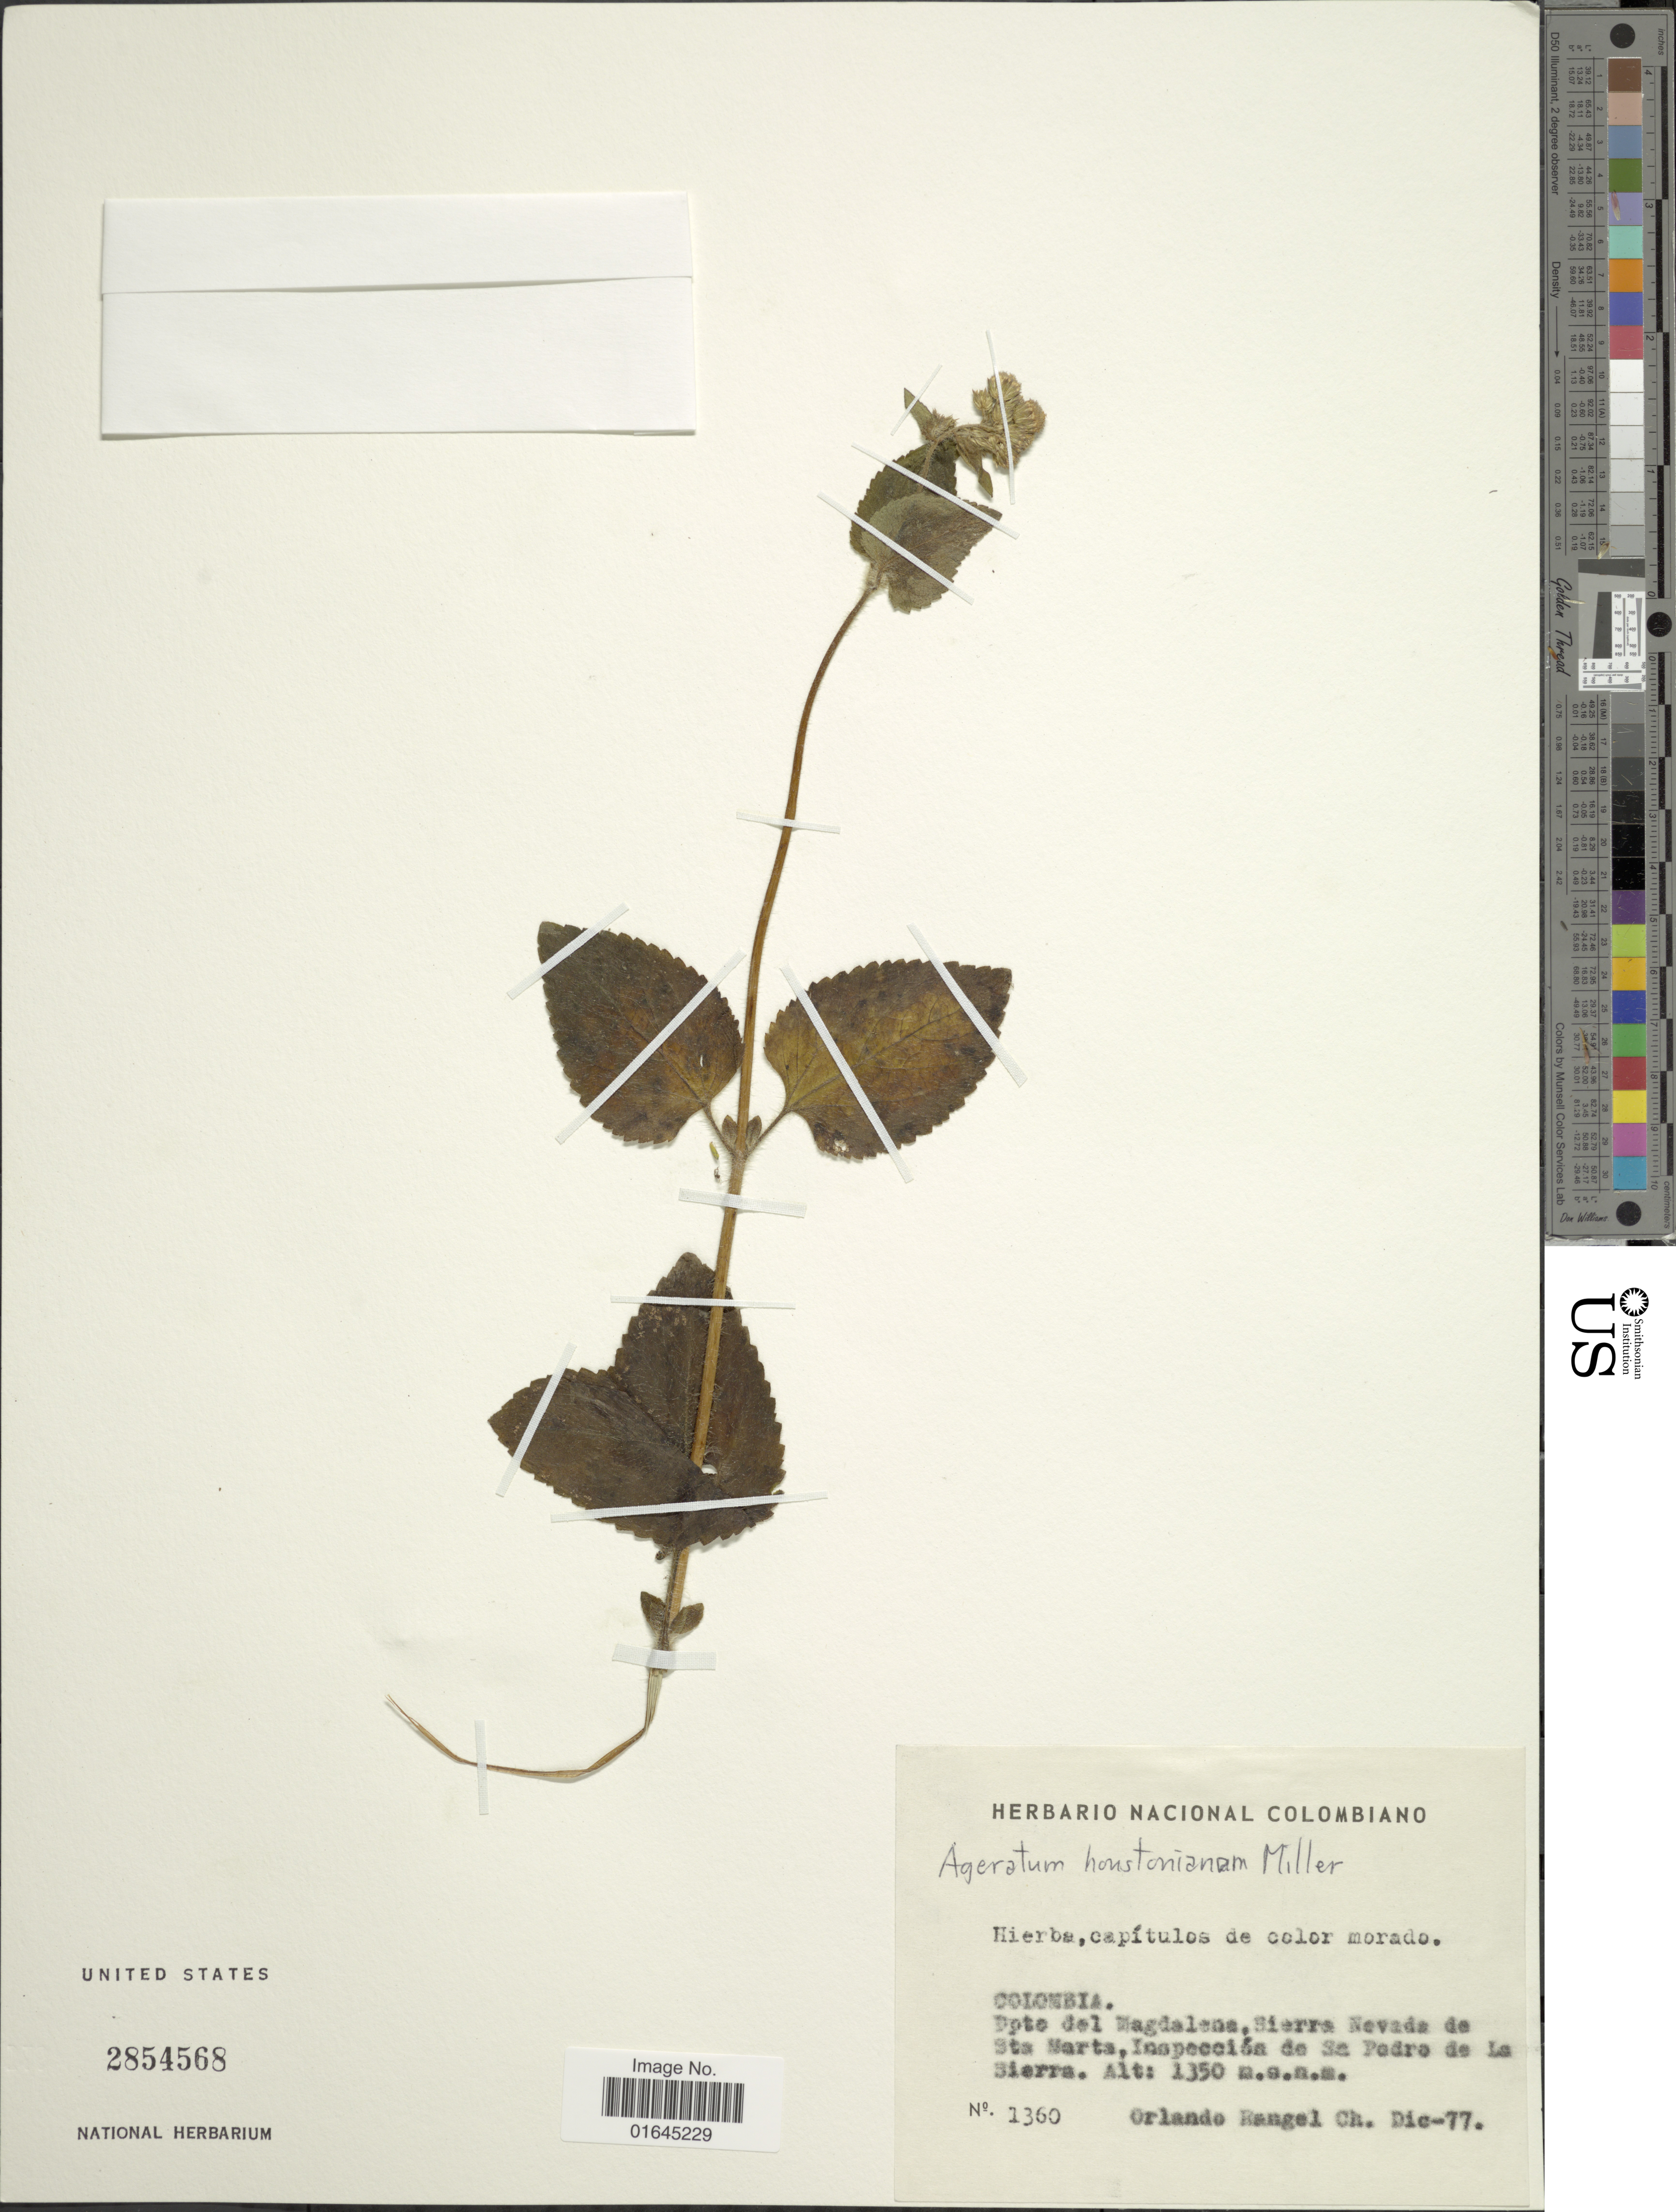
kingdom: Plantae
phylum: Tracheophyta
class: Magnoliopsida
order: Asterales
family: Asteraceae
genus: Ageratum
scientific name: Ageratum houstonianum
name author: Mill.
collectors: O. Rangel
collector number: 1360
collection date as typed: Transcribed d/m/y: /12/77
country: Colombia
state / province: Magdalena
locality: Dpto. del Magdalena. Sierra Nevada de Sta. Marta. Inspección de Sa Pedro de La Sierra.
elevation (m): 1350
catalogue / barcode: US 2854568